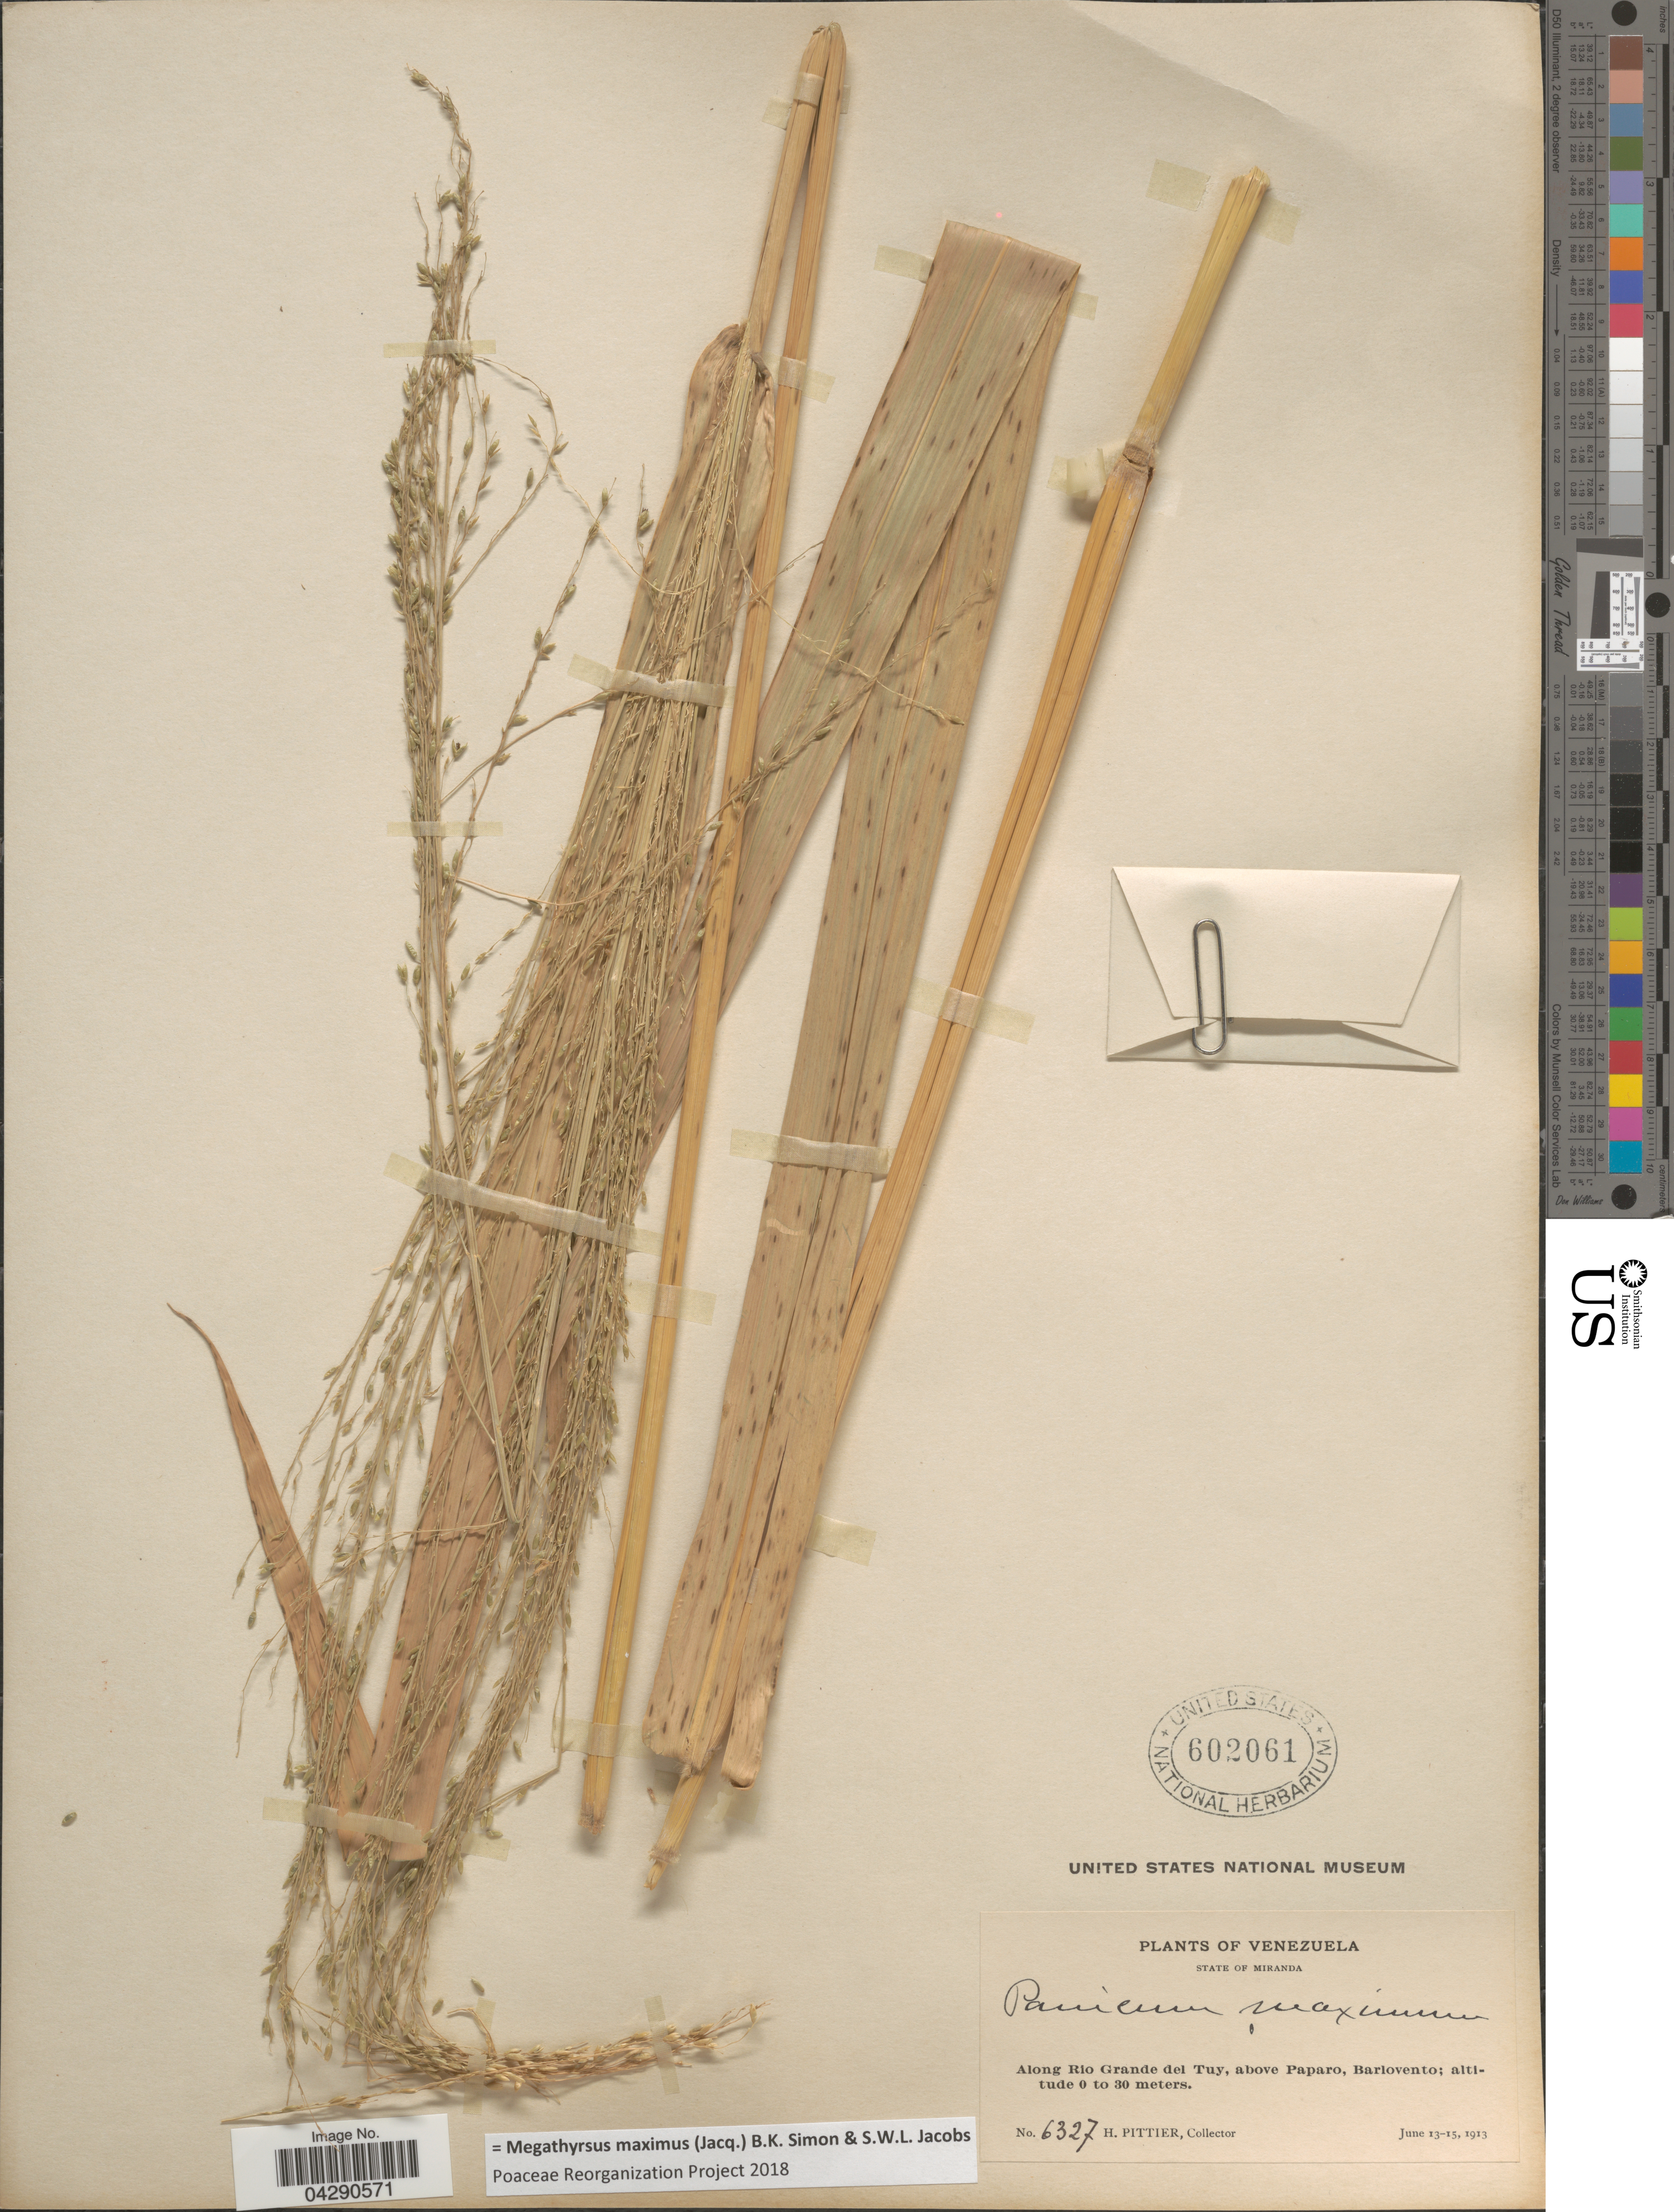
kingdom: Plantae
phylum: Tracheophyta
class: Liliopsida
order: Poales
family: Poaceae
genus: Megathyrsus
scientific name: Megathyrsus maximus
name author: (Jacq.) B.K. Simon & S.W.L. Jacobs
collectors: H. F. Pittier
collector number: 6327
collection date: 1913-06-13/1913-06-15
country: Venezuela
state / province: Miranda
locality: Along Rio Grande del Tuy, above Paparo, Barlovento.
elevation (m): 0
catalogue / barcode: US 602061